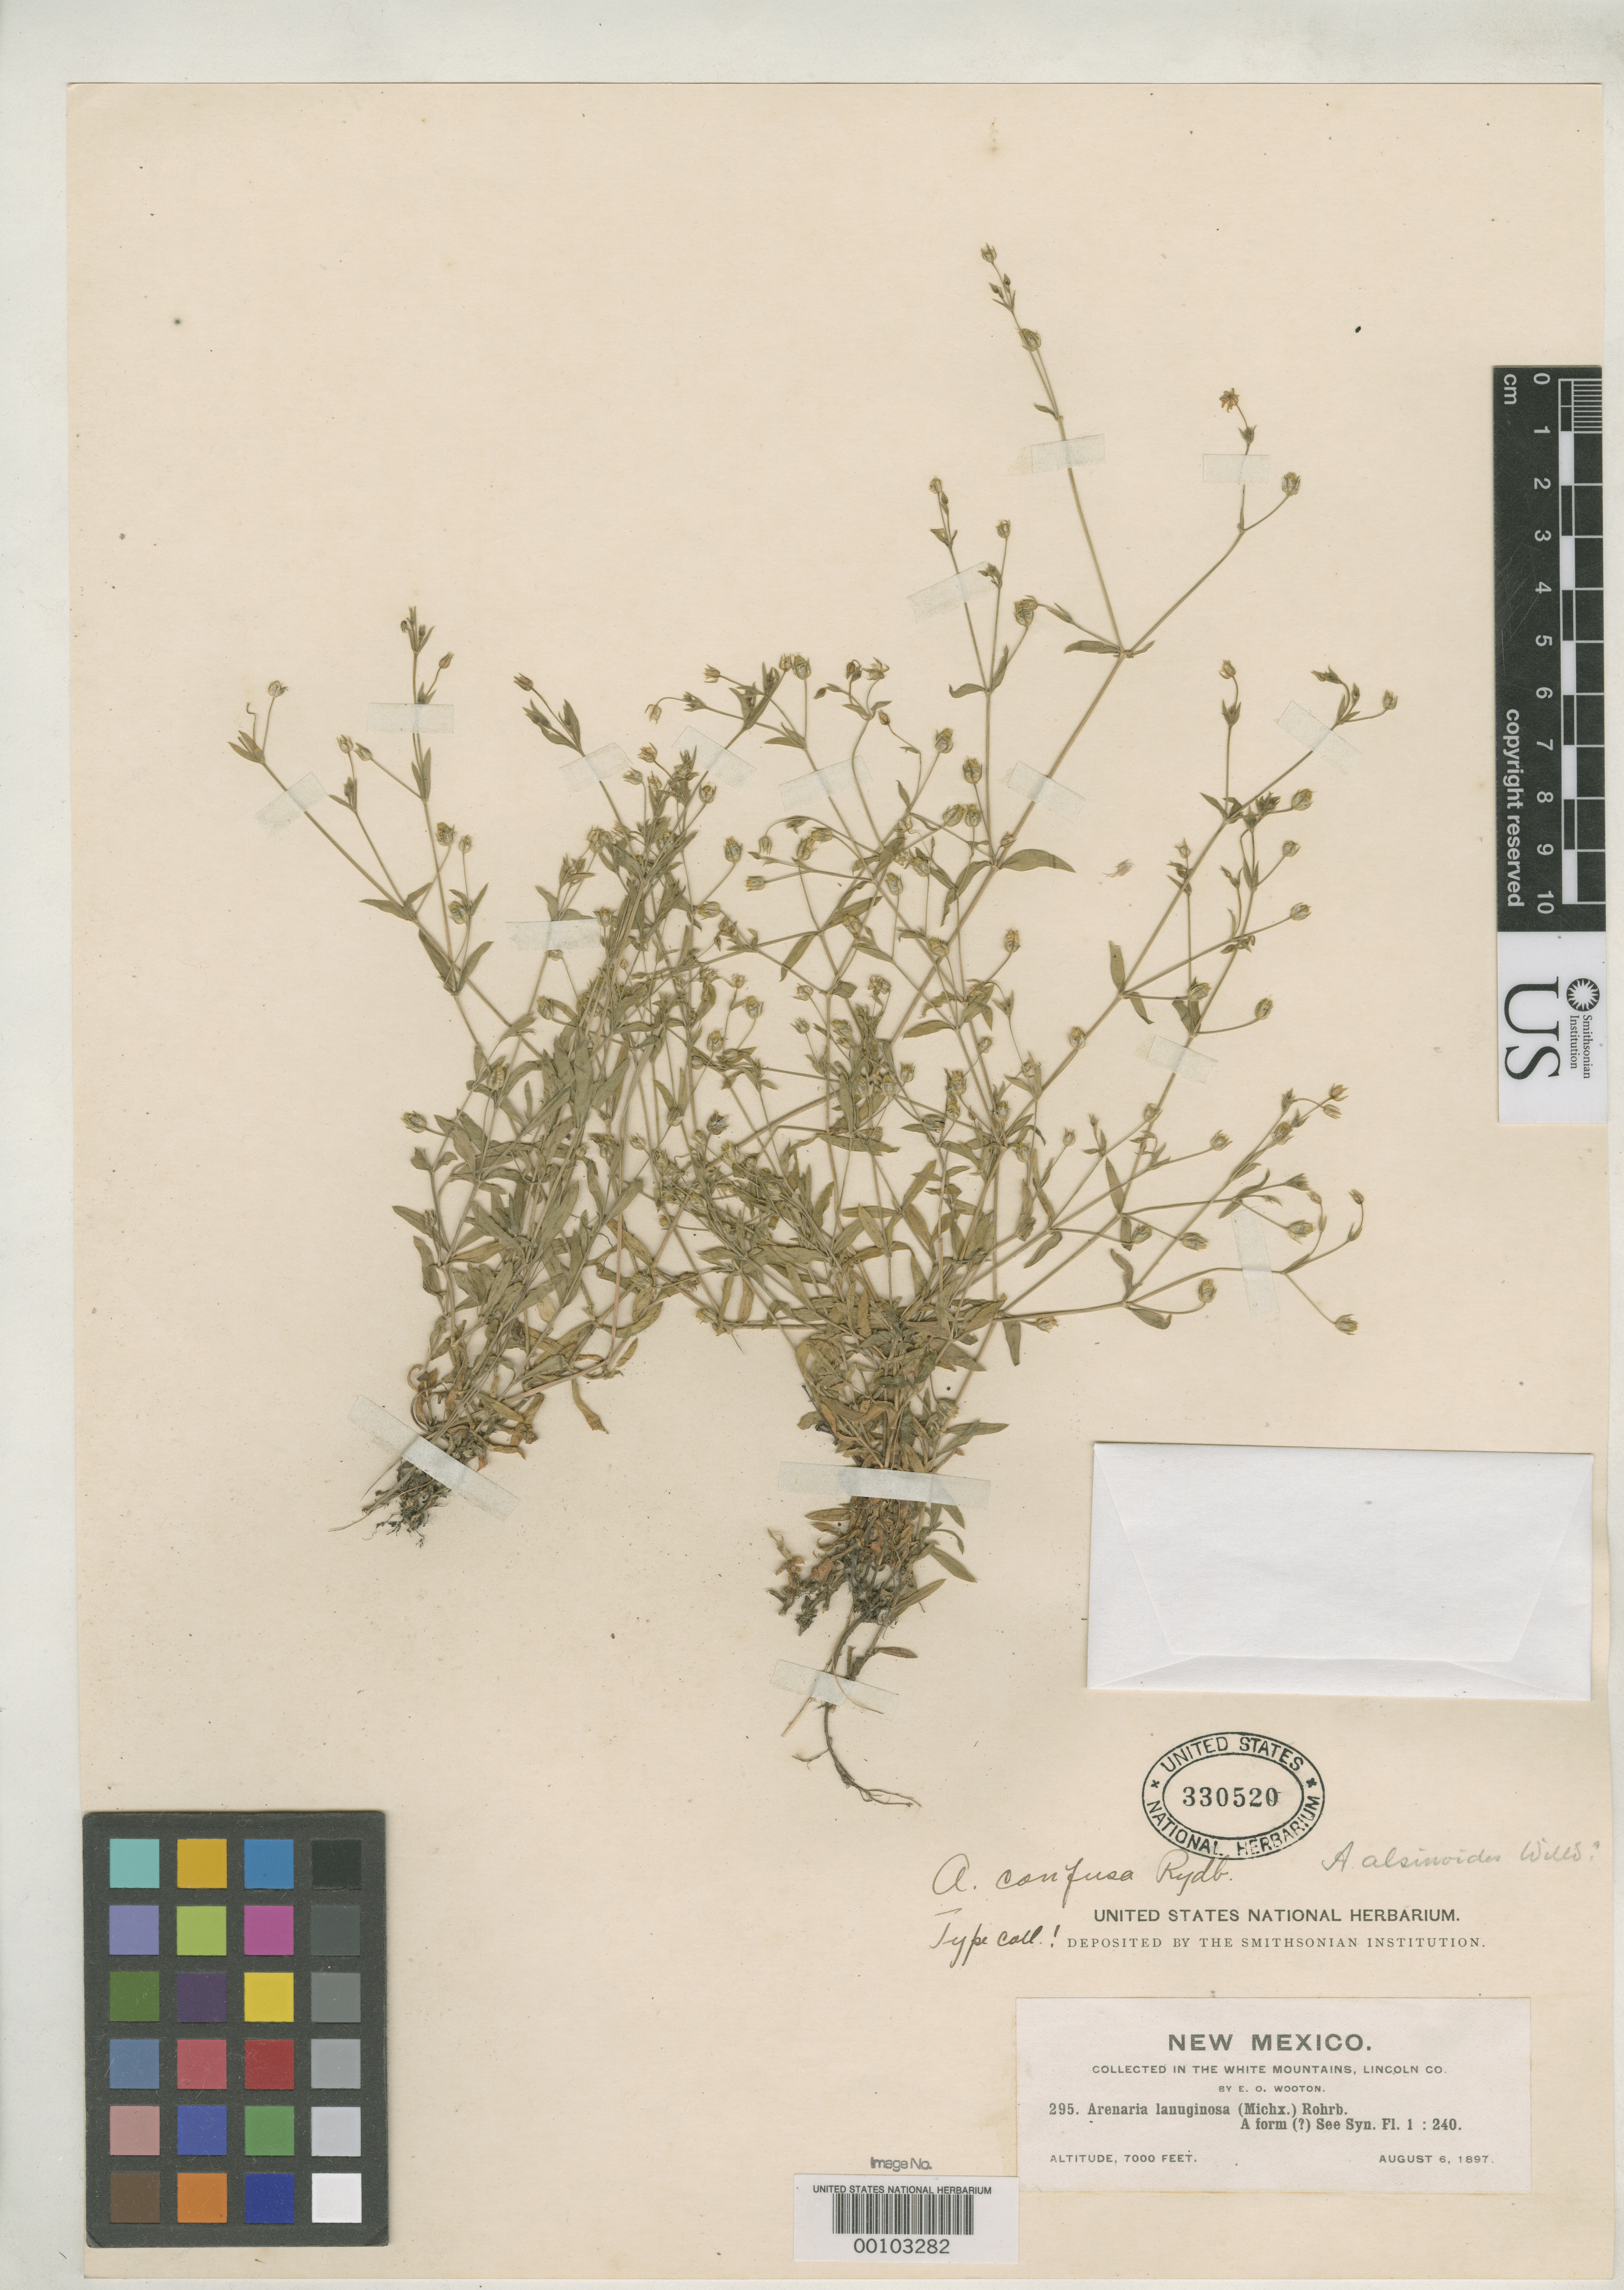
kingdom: Plantae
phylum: Tracheophyta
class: Magnoliopsida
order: Caryophyllales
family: Caryophyllaceae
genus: Arenaria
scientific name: Arenaria confusa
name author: Rydb.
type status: Isotype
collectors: E. O. Wooton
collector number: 295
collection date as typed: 06 Aug 1897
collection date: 1897-08-06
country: United States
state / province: New Mexico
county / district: Otero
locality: White Mountains.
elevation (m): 2134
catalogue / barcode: US 330520